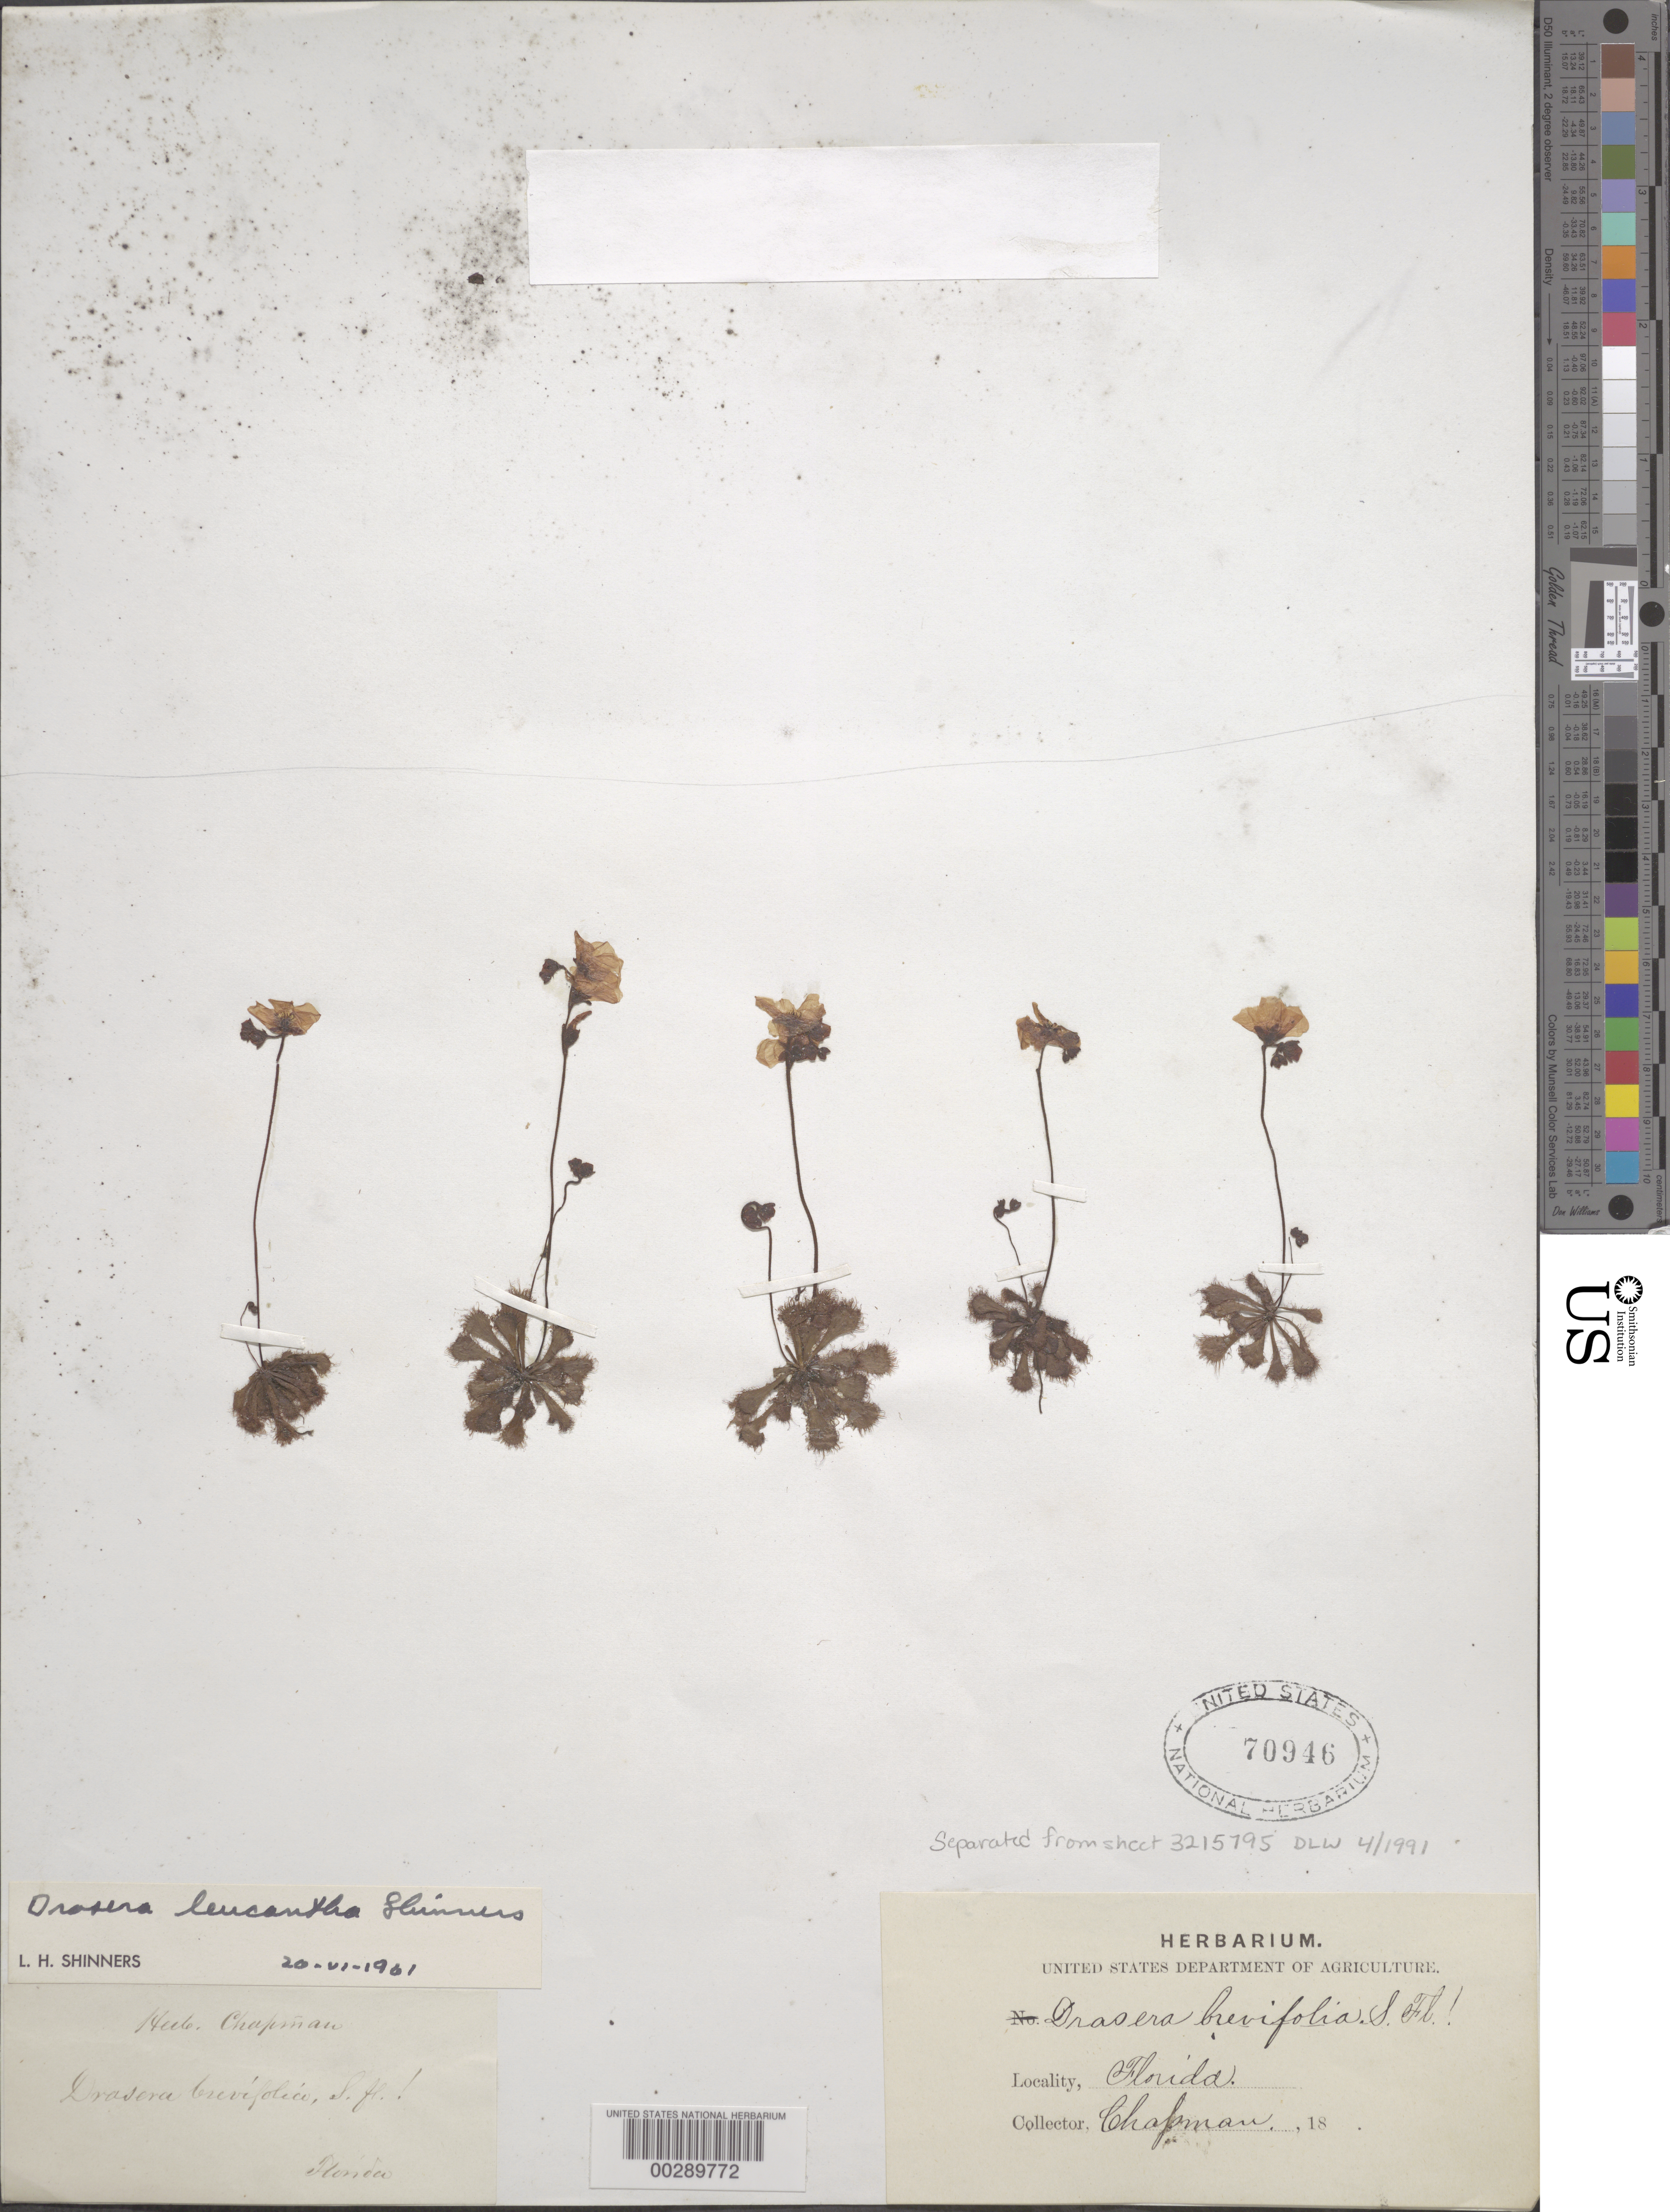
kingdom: Plantae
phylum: Tracheophyta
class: Magnoliopsida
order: Caryophyllales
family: Droseraceae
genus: Drosera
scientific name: Drosera leucantha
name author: Shinners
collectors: A. W. Chapman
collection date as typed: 18--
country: United States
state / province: Florida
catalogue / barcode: US 70946